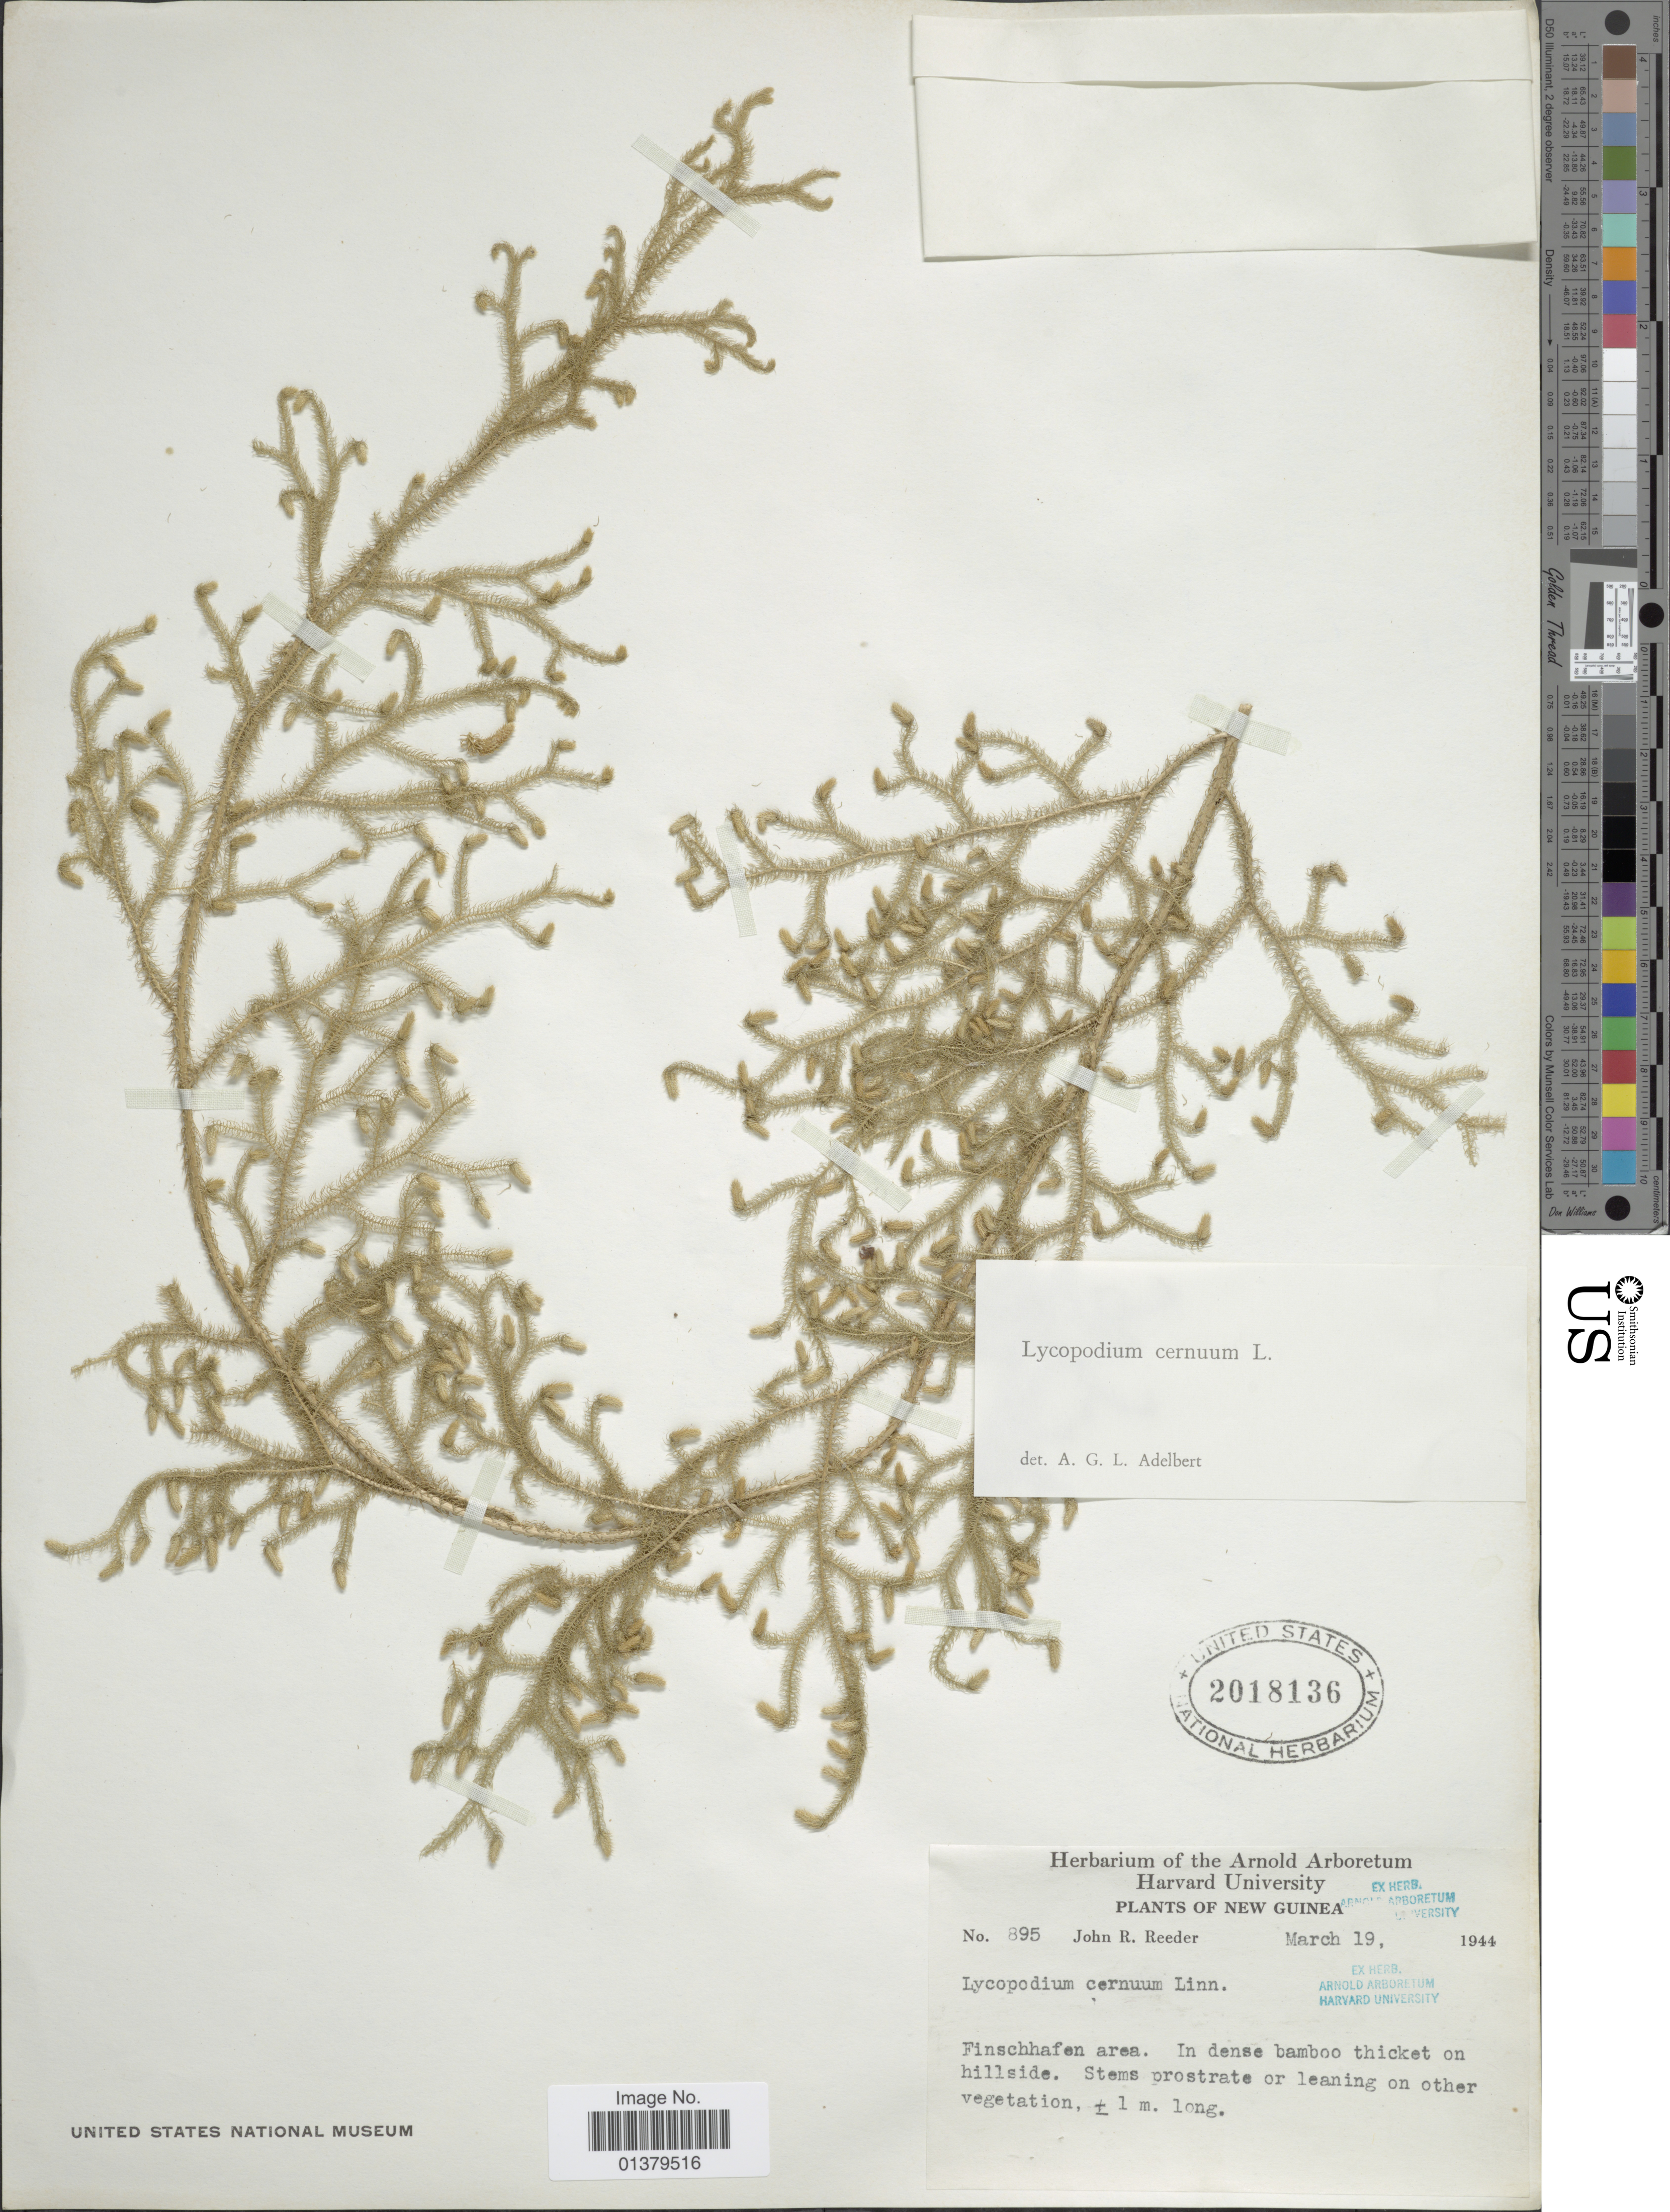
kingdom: Plantae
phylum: Tracheophyta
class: Lycopodiopsida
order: Lycopodiales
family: Lycopodiaceae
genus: Palhinhaea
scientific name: Palhinhaea cernua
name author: (L.) Vasc. & Franco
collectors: J. R. Reeder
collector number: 895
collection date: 1944-03-19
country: Papua New Guinea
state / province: Morobe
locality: New Guinea, Finschafen area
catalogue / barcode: US 2018136